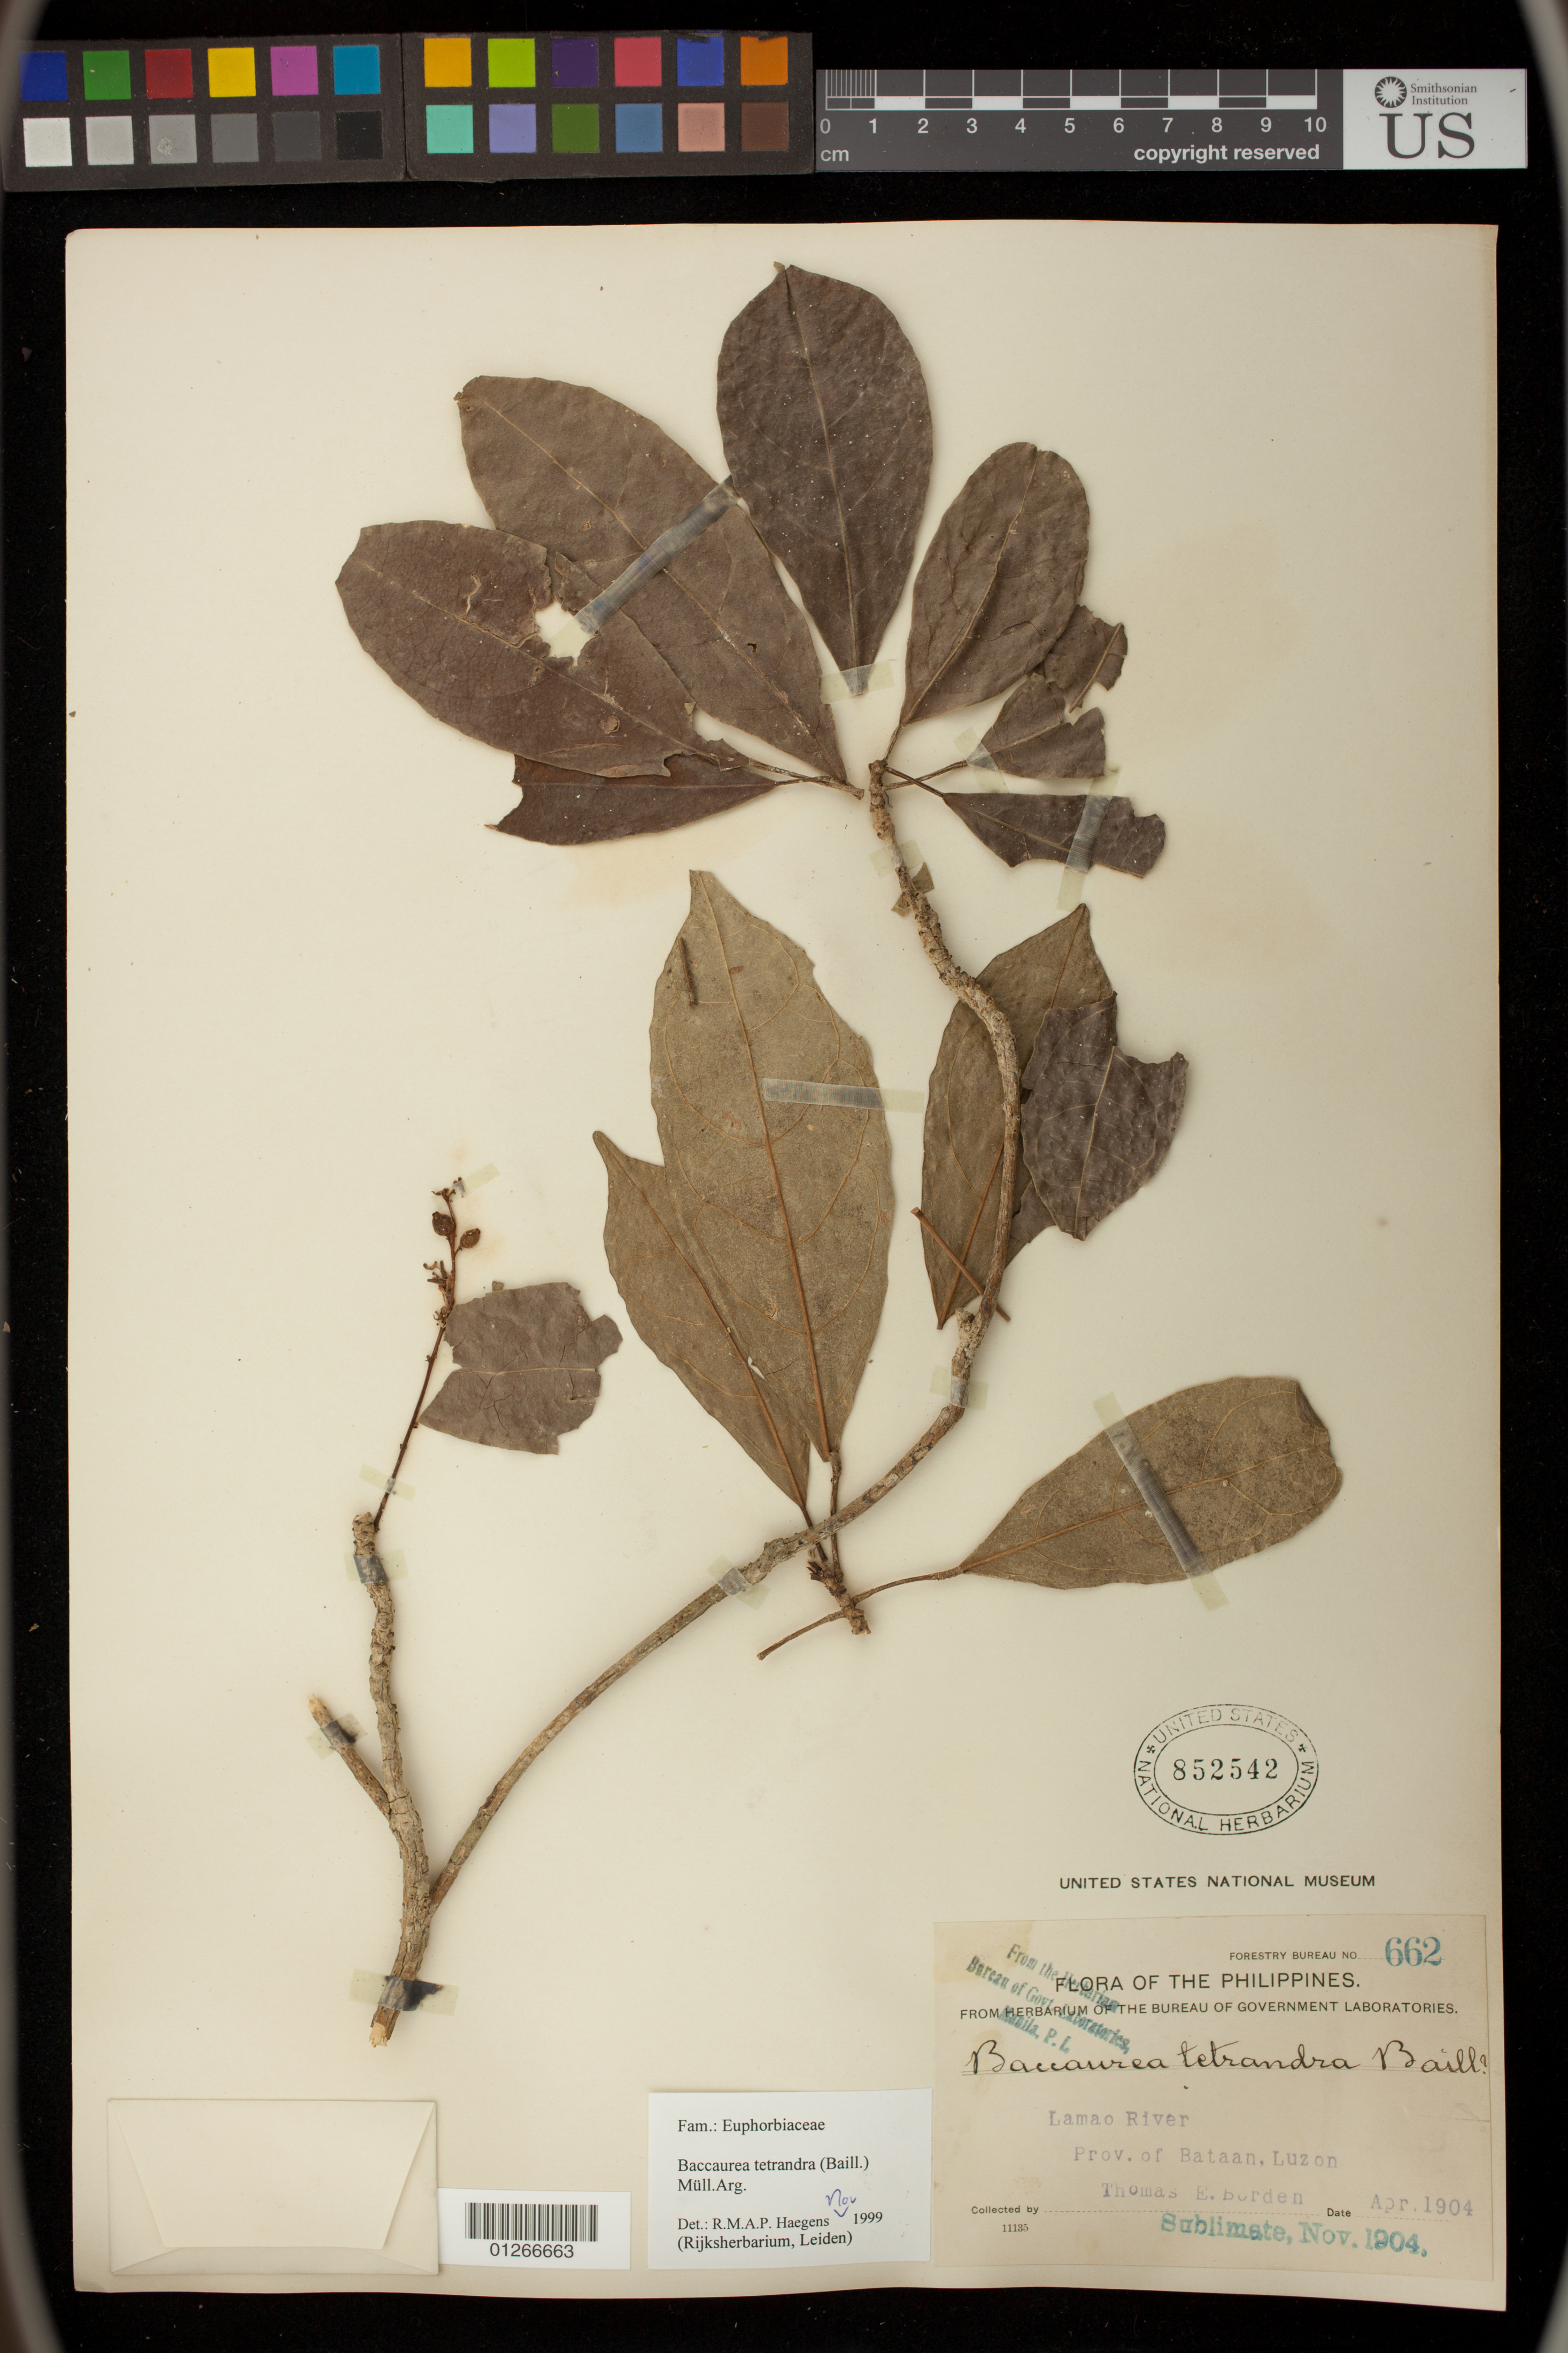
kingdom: Plantae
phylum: Tracheophyta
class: Magnoliopsida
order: Malpighiales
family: Phyllanthaceae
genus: Baccaurea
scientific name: Baccaurea tetrandra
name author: (Baill.) Müll. Arg.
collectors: T. E. Borden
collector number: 662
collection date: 1904-04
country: Philippines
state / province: Central Luzon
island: Luzon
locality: Lamao River, Prov. of Bataan, Luzon